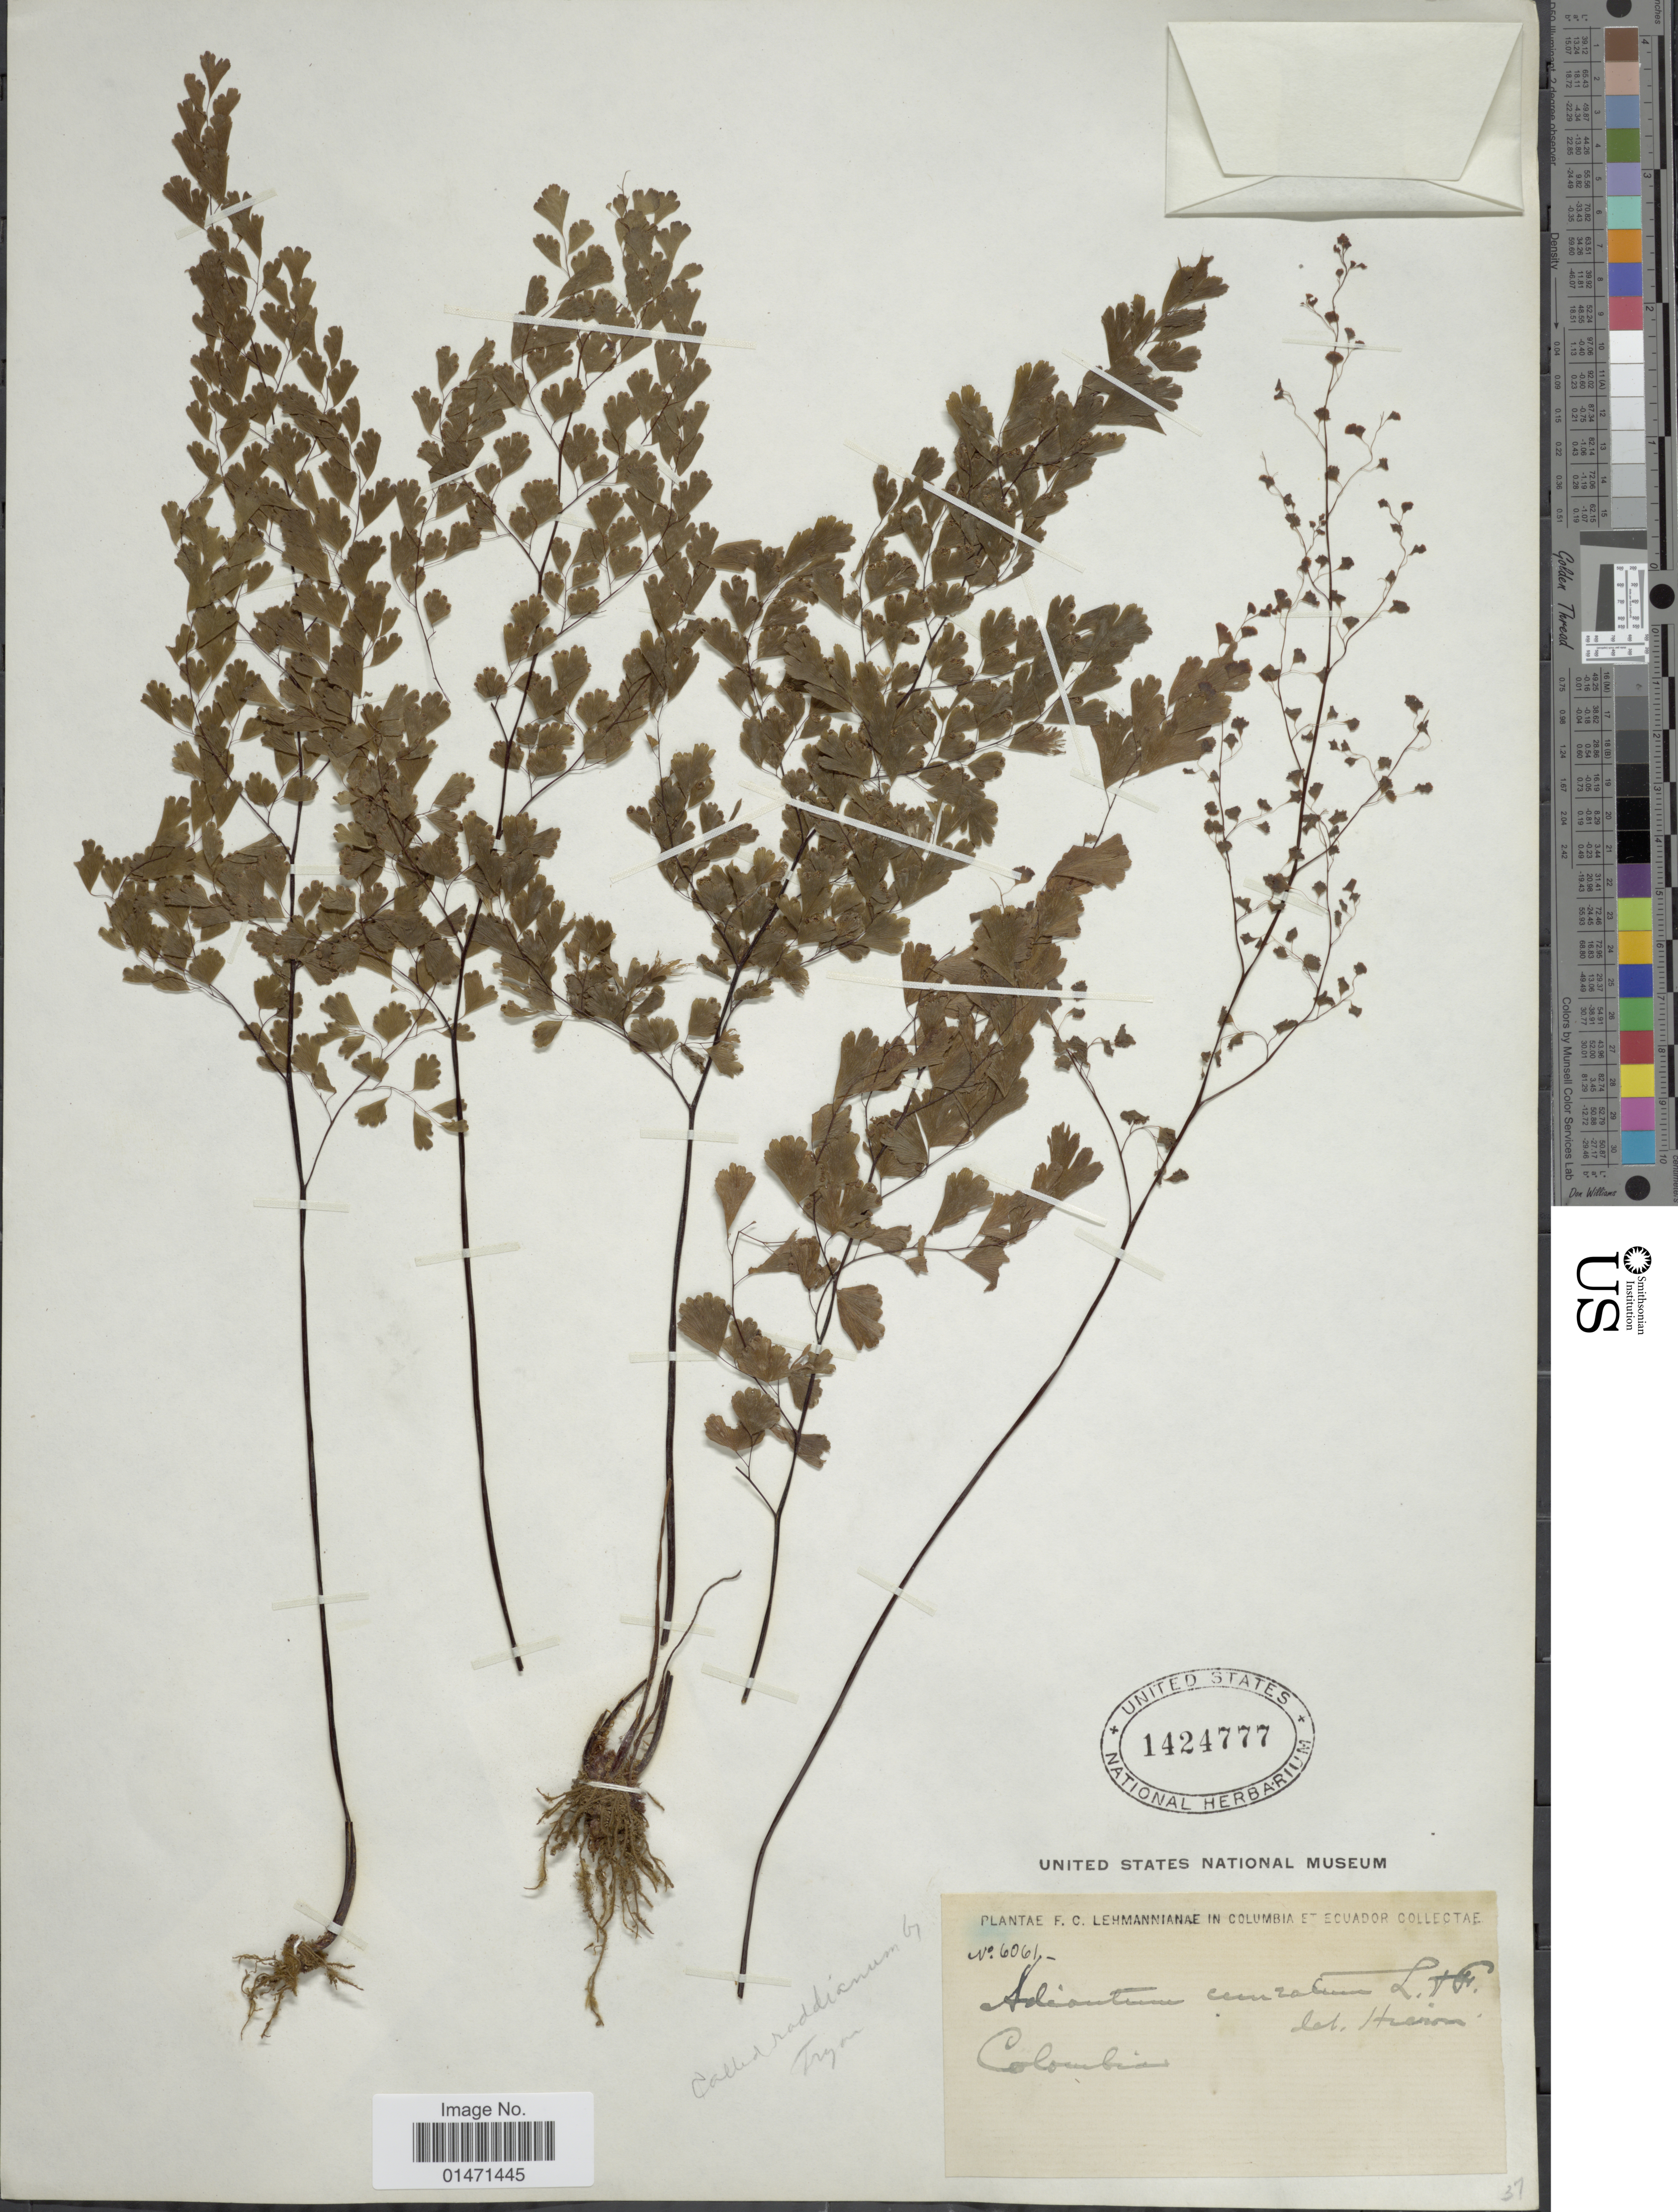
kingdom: Plantae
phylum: Tracheophyta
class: Polypodiopsida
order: Polypodiales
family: Pteridaceae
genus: Adiantum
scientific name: Adiantum raddianum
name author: C. Presl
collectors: F. C. Lehmann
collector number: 6061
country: Colombia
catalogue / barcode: US 1424777